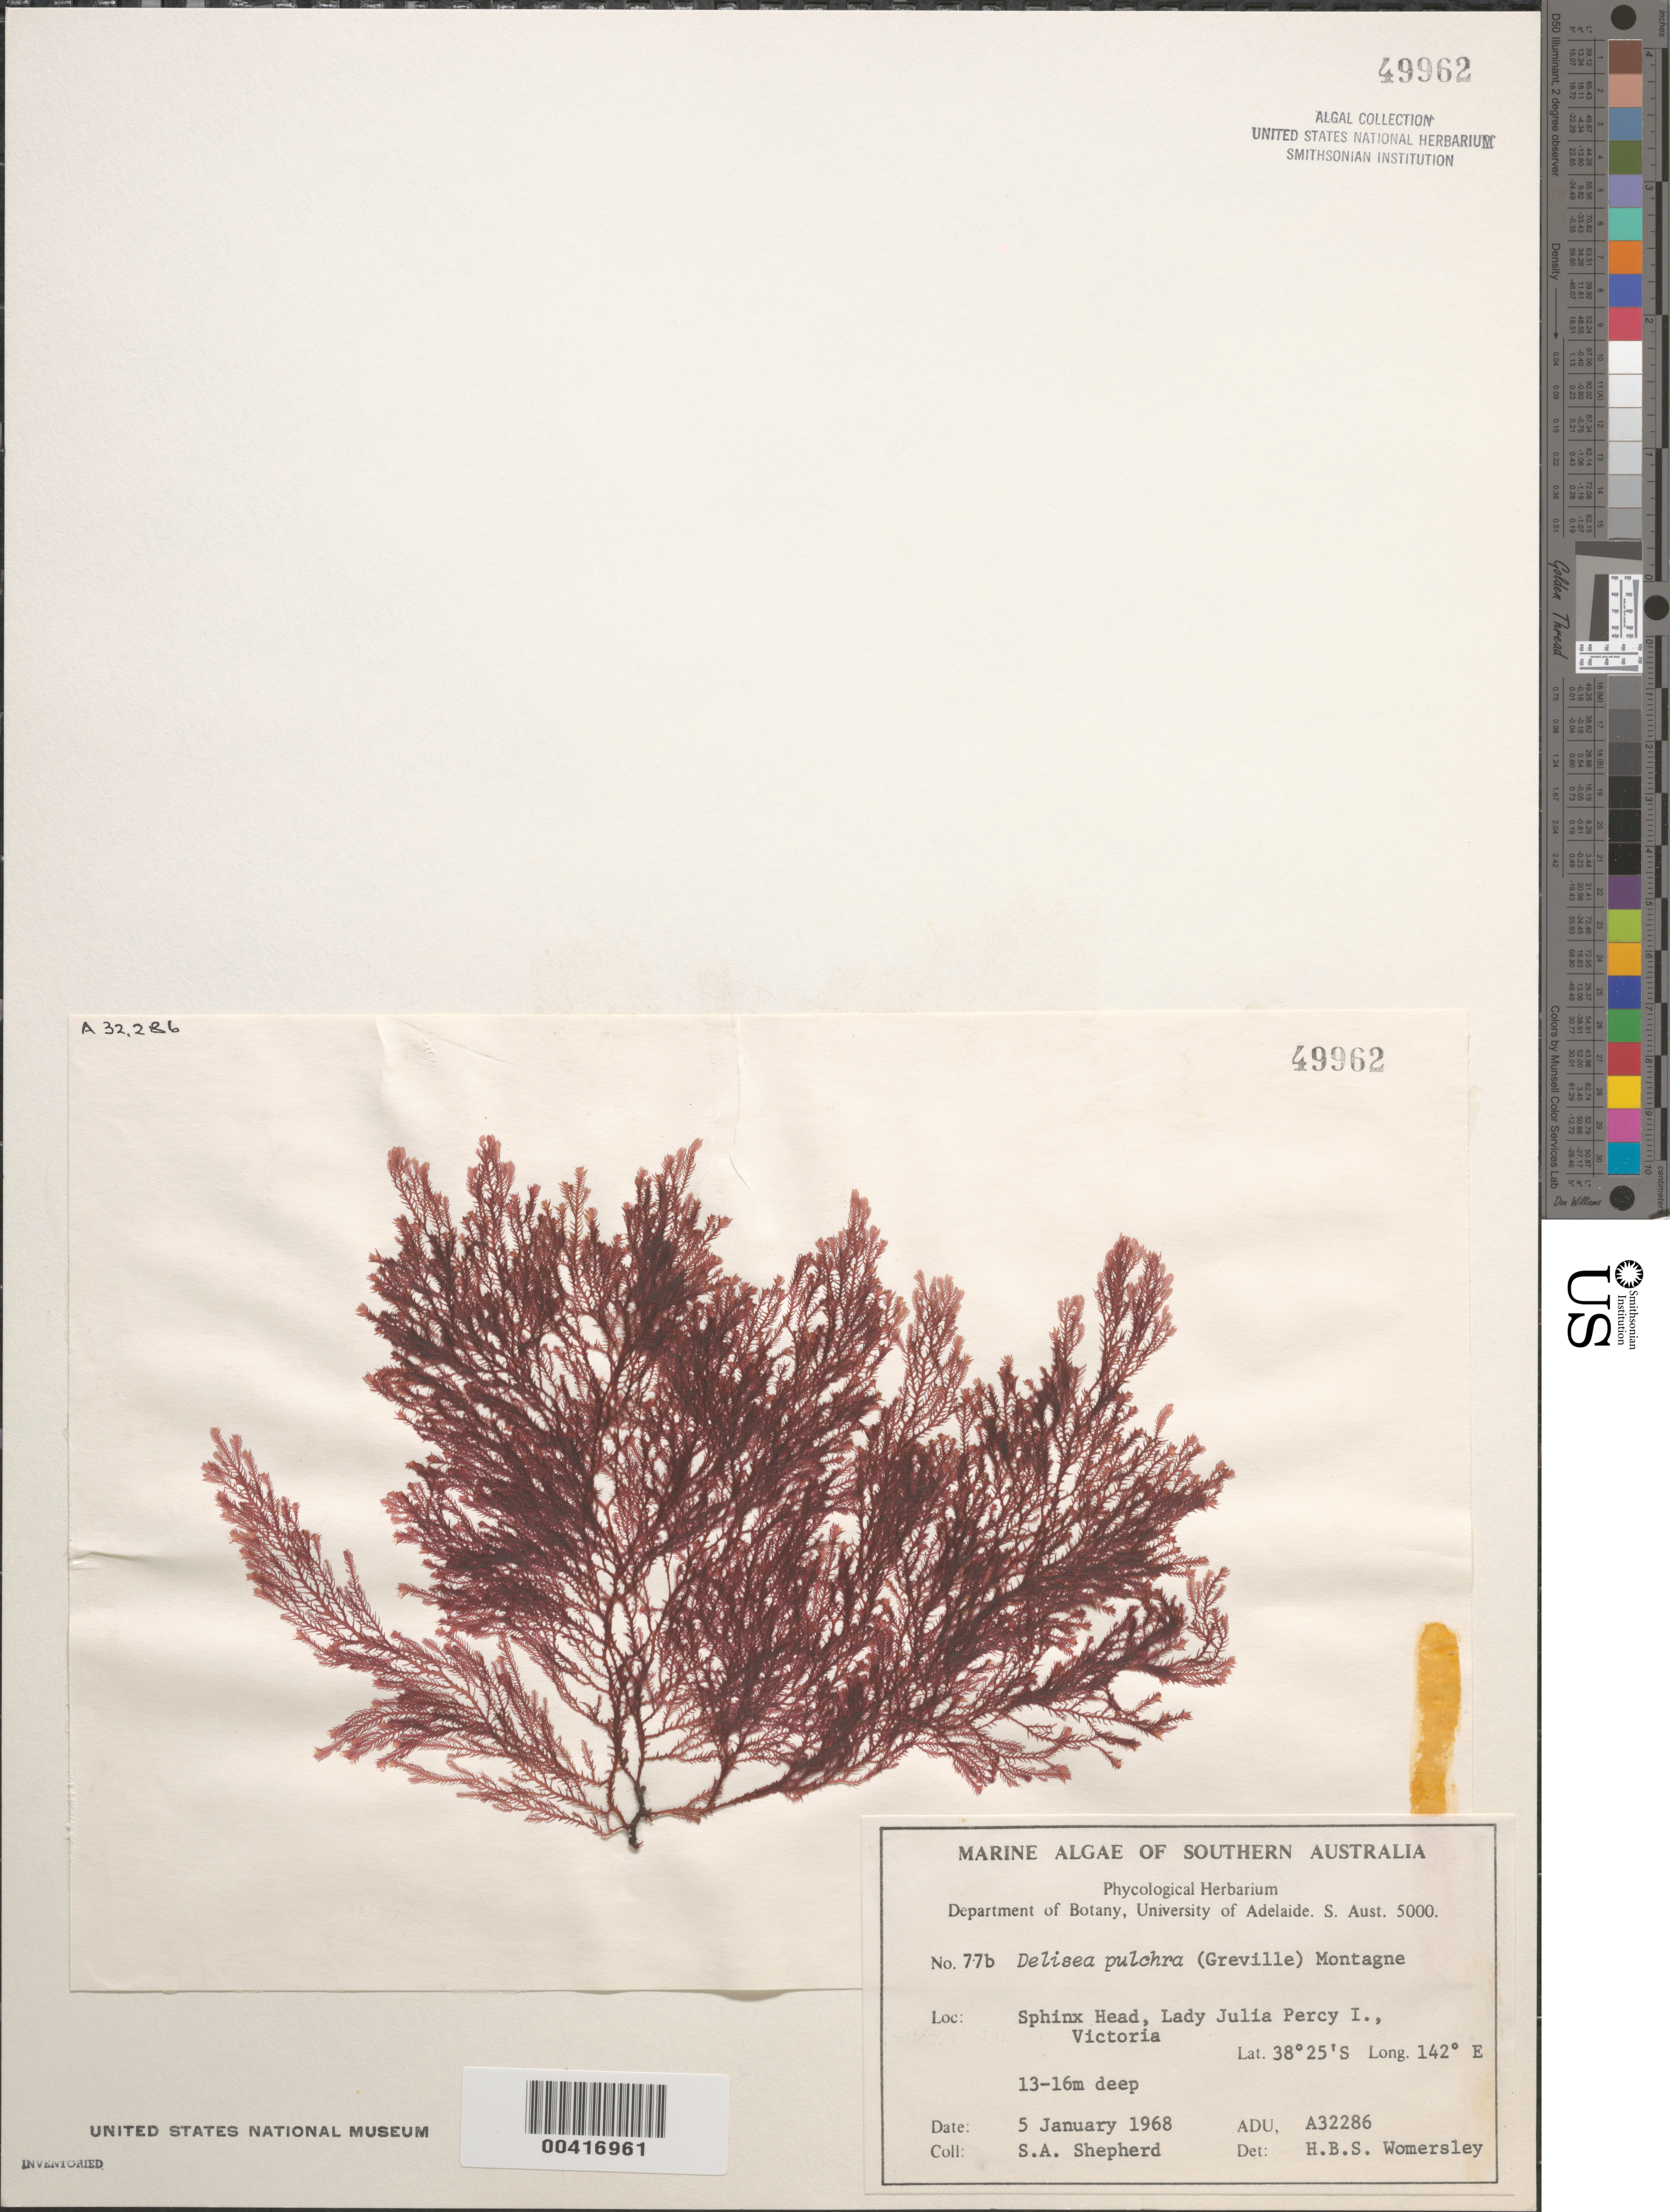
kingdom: Plantae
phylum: Rhodophyta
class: Florideophyceae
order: Bonnemaisoniales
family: Bonnemaisoniaceae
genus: Delisea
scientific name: Delisea pulchra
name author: (Grev.) Mont.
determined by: Womersley, H. B. S.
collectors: S. Shepherd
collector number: ADU A32286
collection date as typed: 05 Jan 1968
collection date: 1968-01-05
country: Australia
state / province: Victoria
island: Lady Julia Percy Island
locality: Sphinx Head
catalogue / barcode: US 49962